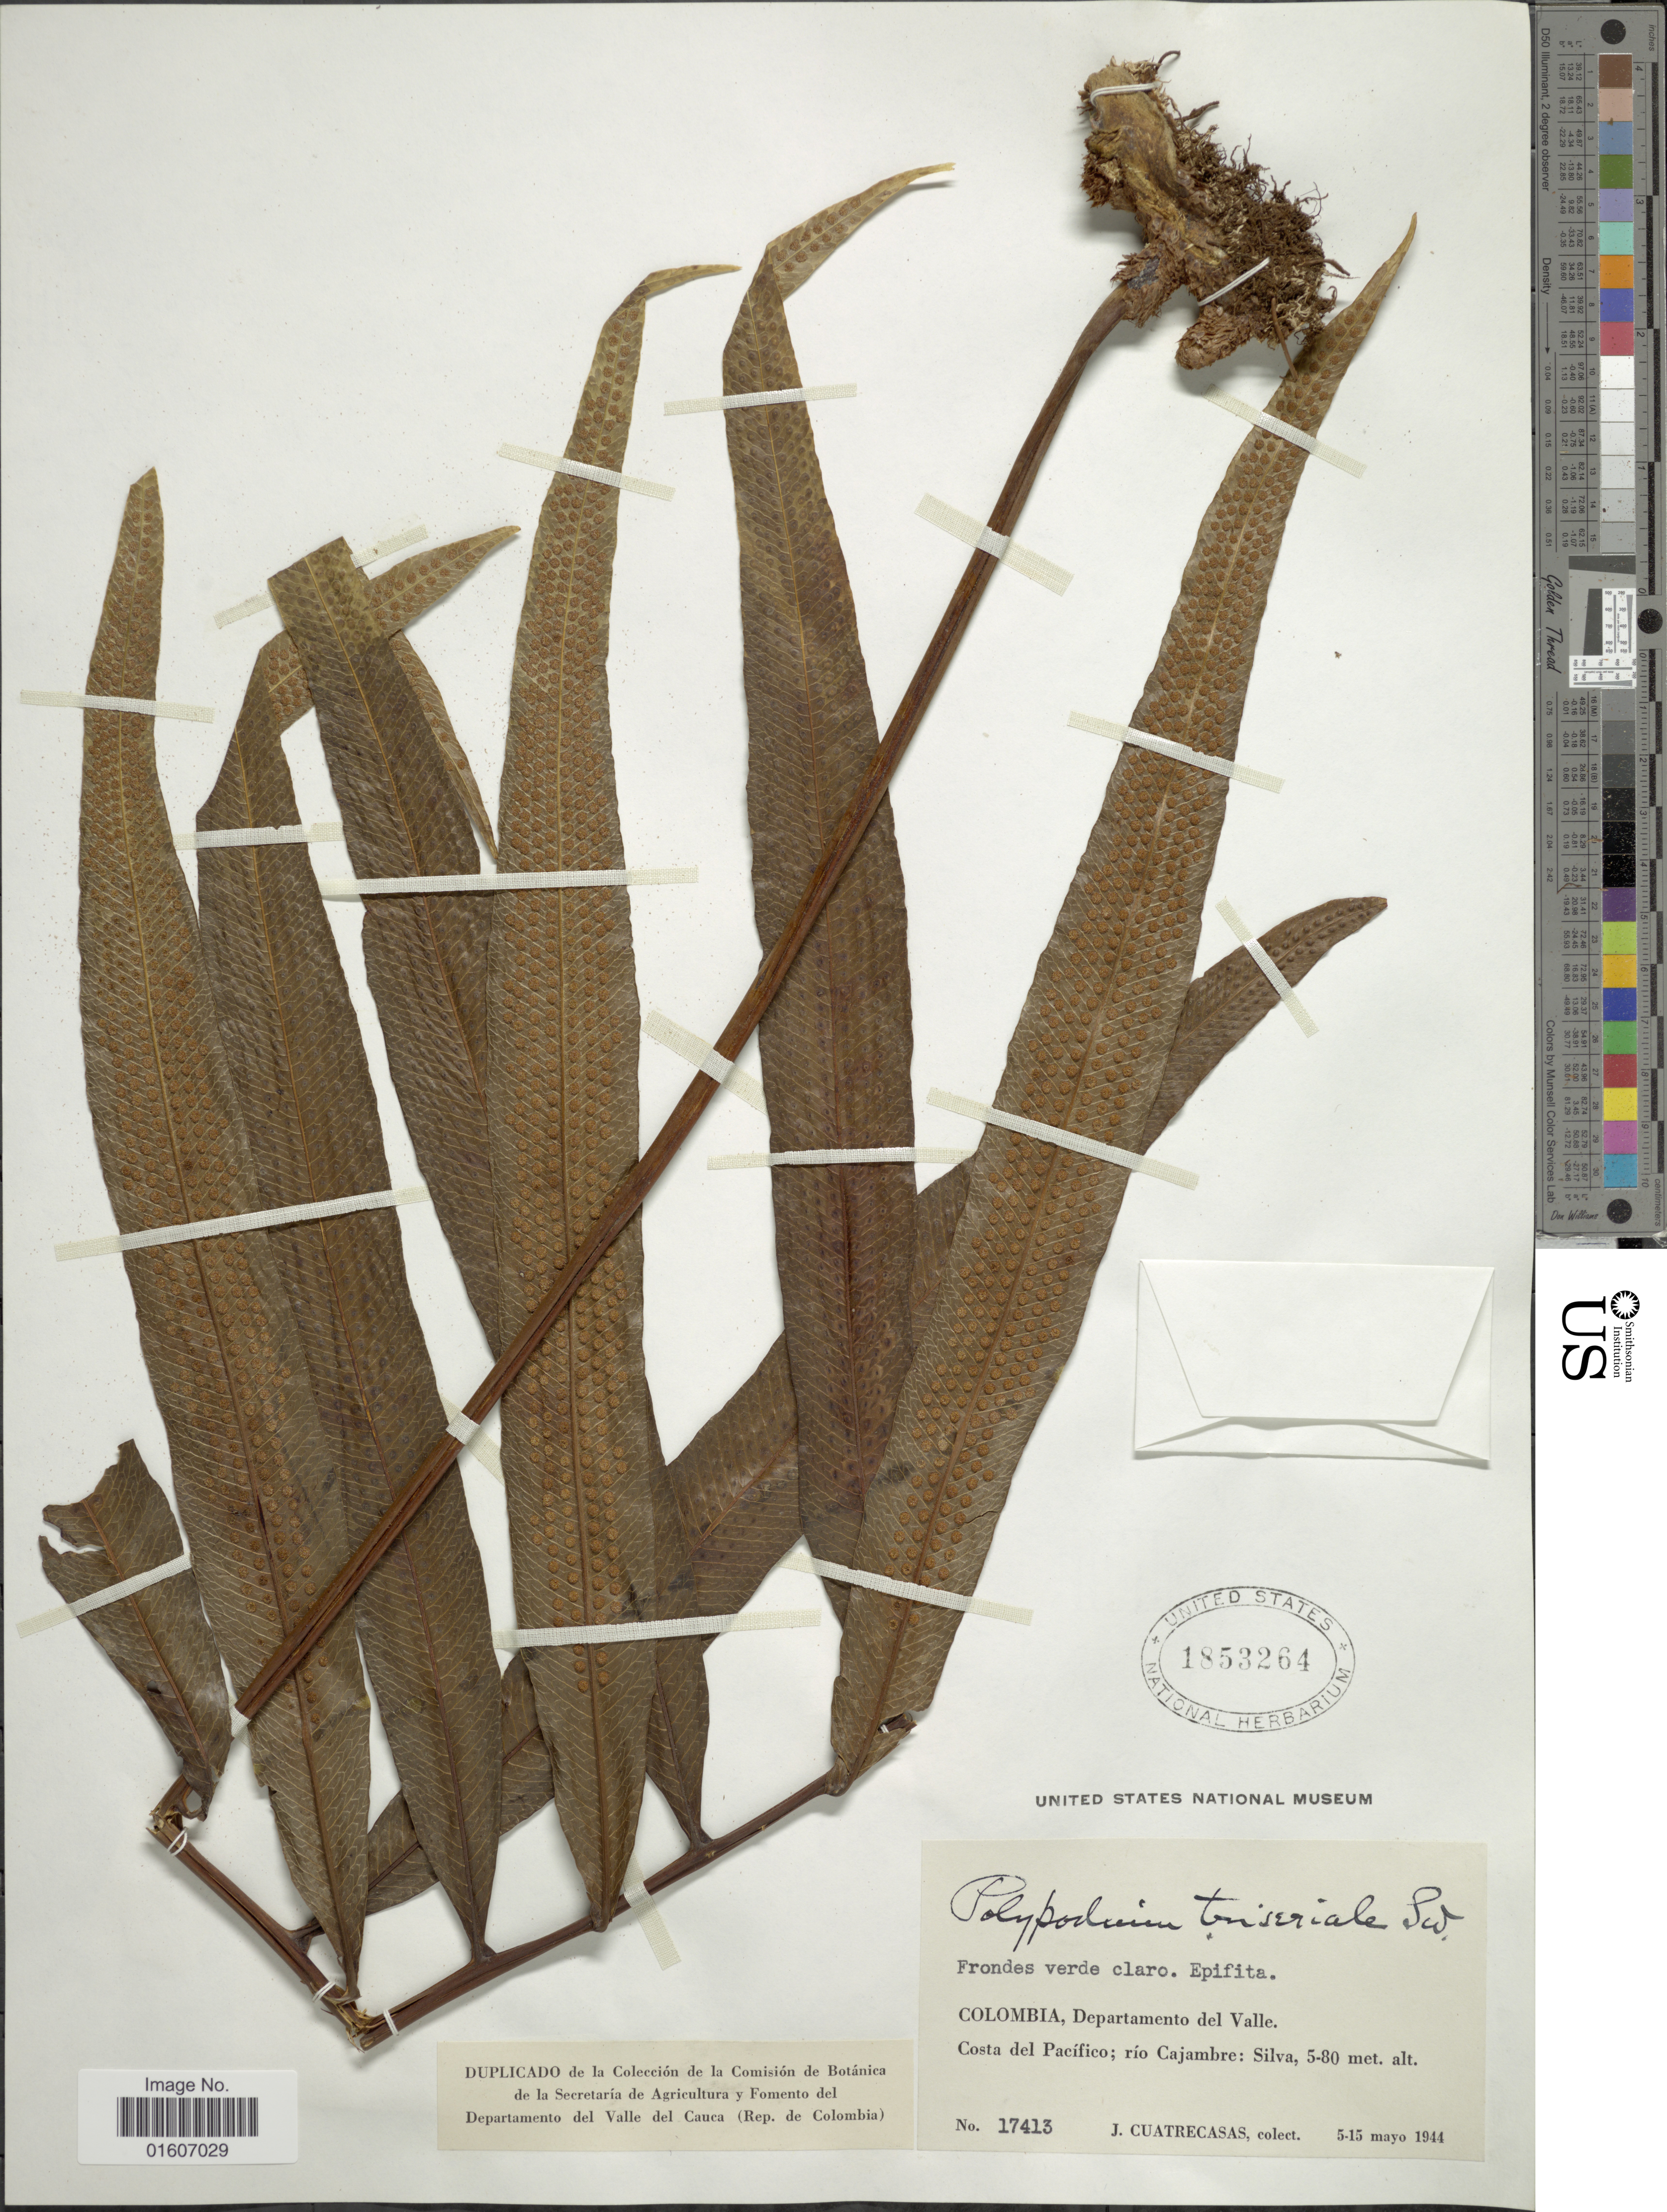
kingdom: Plantae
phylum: Tracheophyta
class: Polypodiopsida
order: Polypodiales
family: Polypodiaceae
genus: Serpocaulon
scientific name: Serpocaulon triseriale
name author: (Sw.) A.R. Sm.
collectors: J. Cuatrecasas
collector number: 17413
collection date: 1944-05-05/1944-05-15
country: Colombia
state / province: Valle del Cauca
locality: Departamento del Valle. Costa del Pacífico; río Cajambre: Silva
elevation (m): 5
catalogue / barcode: US 1853264